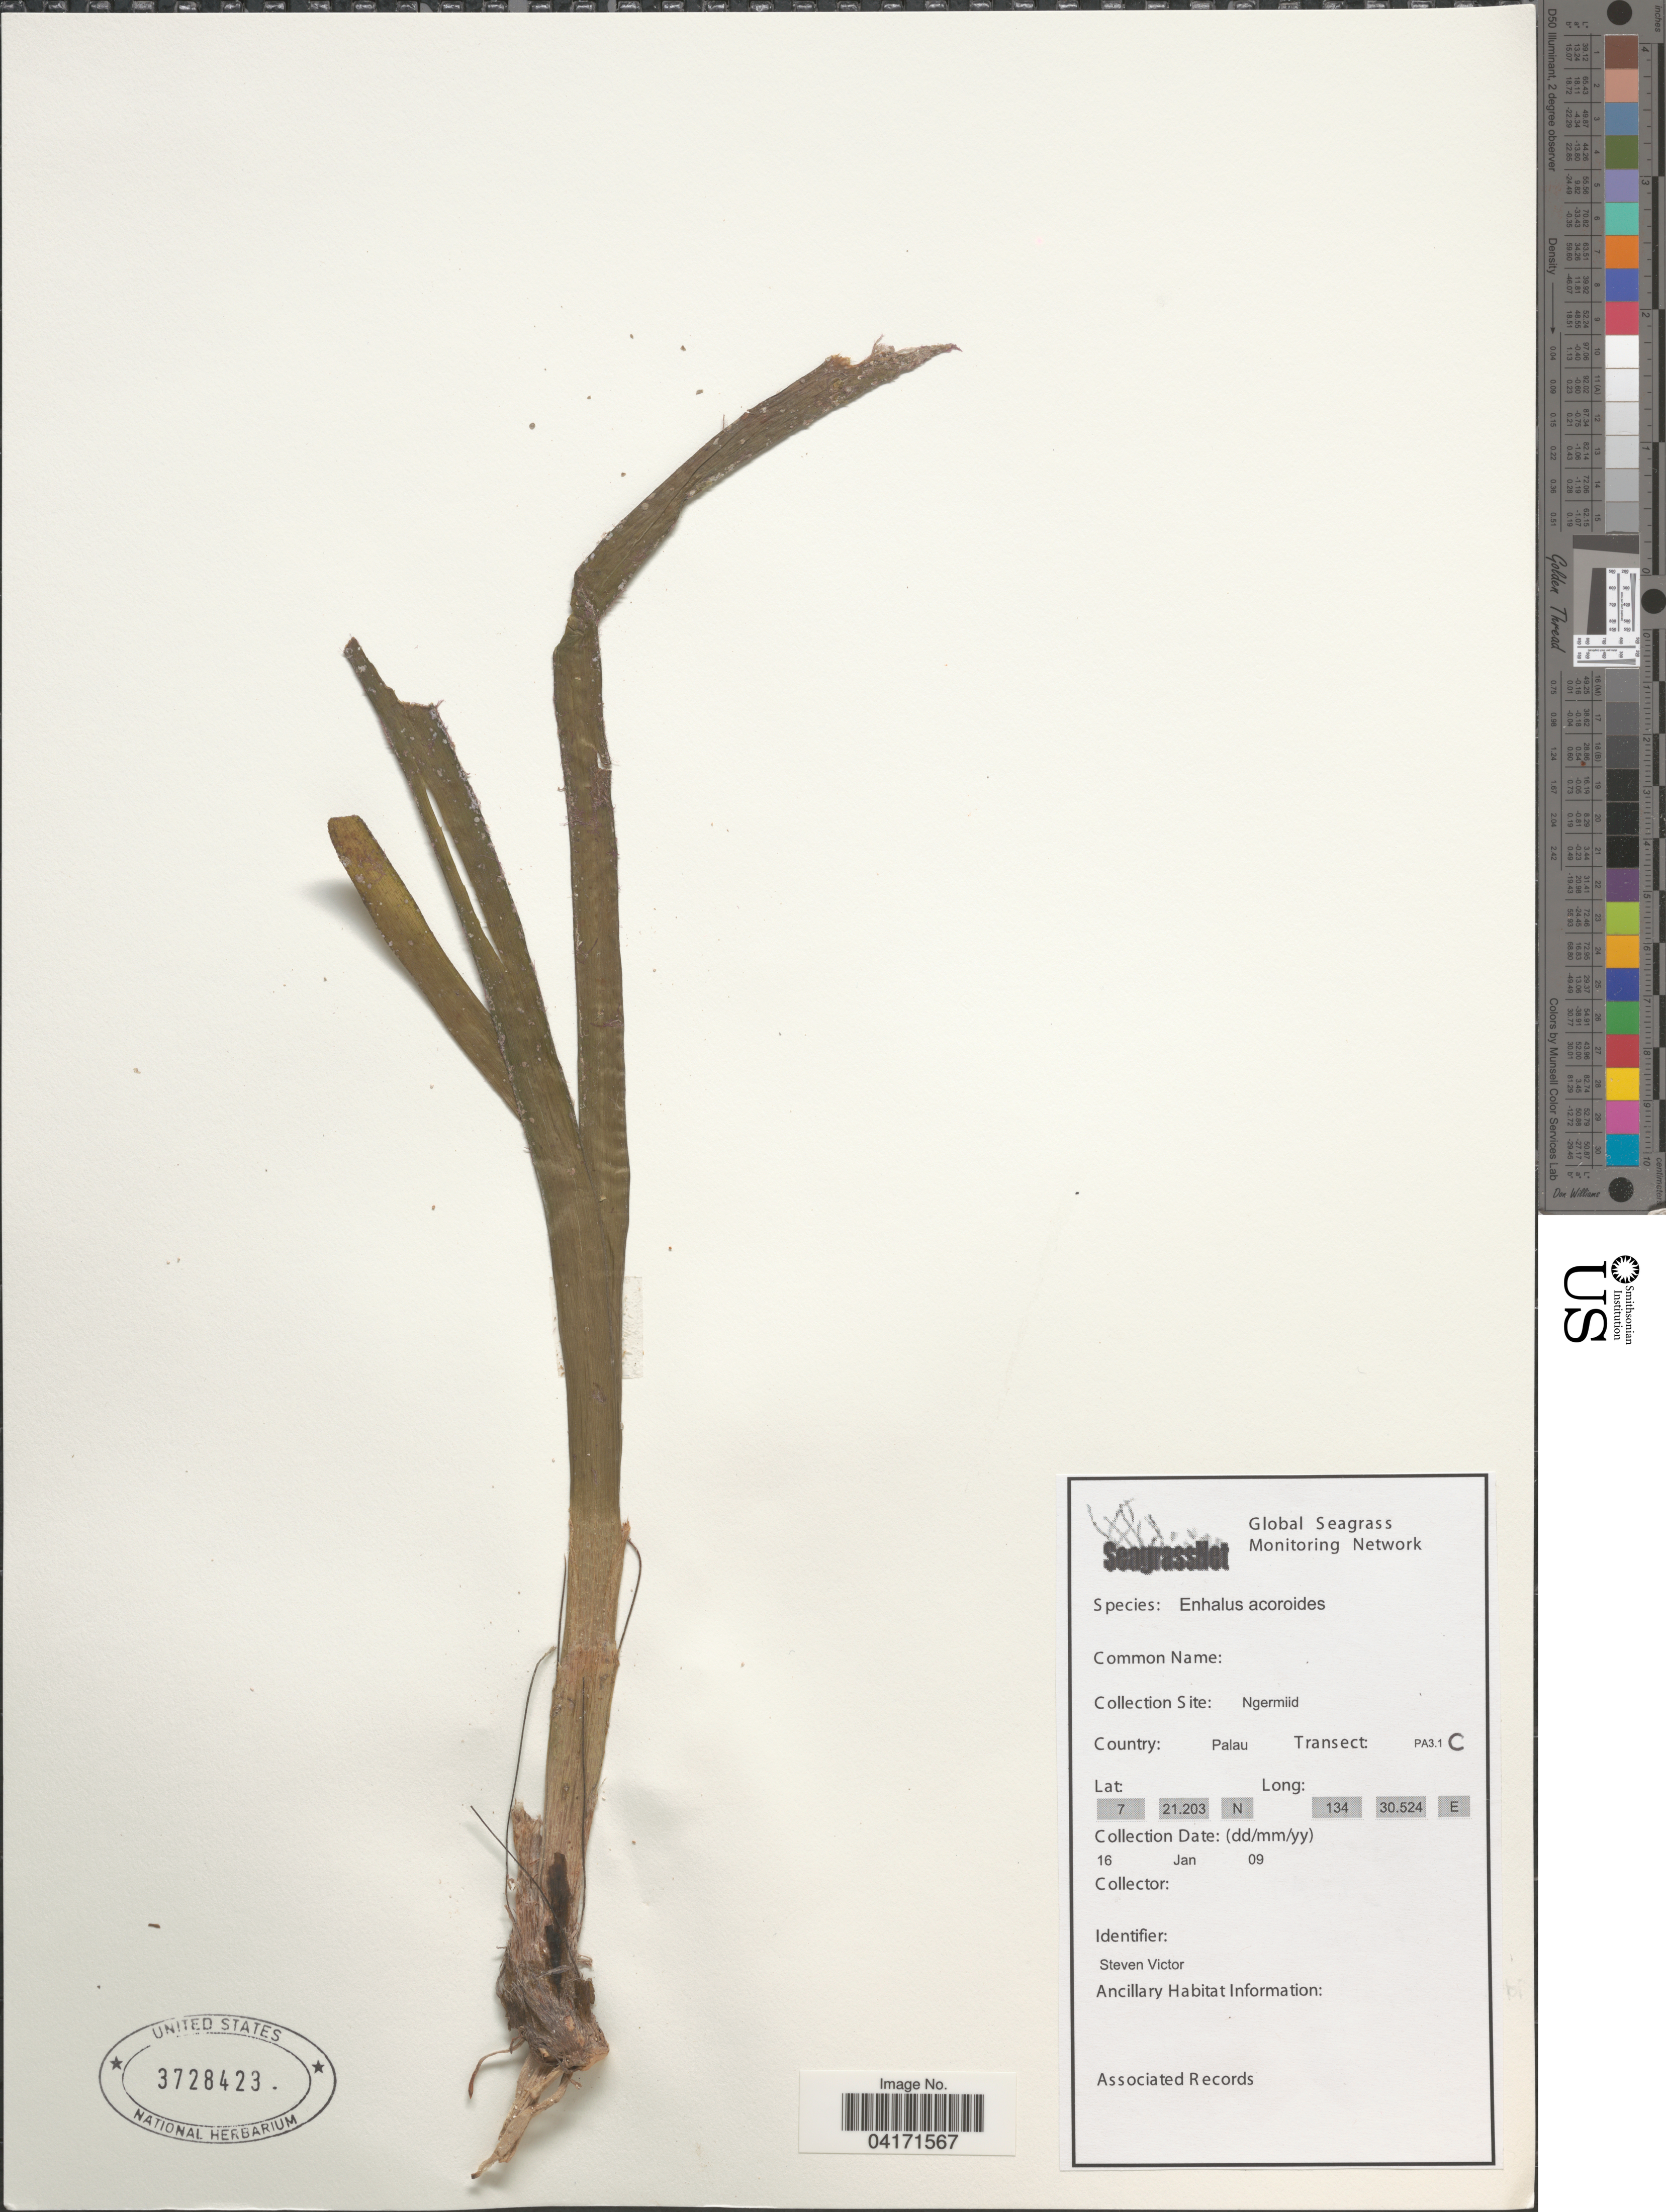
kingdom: Plantae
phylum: Tracheophyta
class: Liliopsida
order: Alismatales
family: Hydrocharitaceae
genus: Enhalus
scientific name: Enhalus acoroides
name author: (L. f.) Royle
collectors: S. Victor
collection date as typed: Transcribed d/m/y: 16/1/9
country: Palau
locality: Ngermiid. Palau. Transect: PA3.1 C.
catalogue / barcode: US 3728423